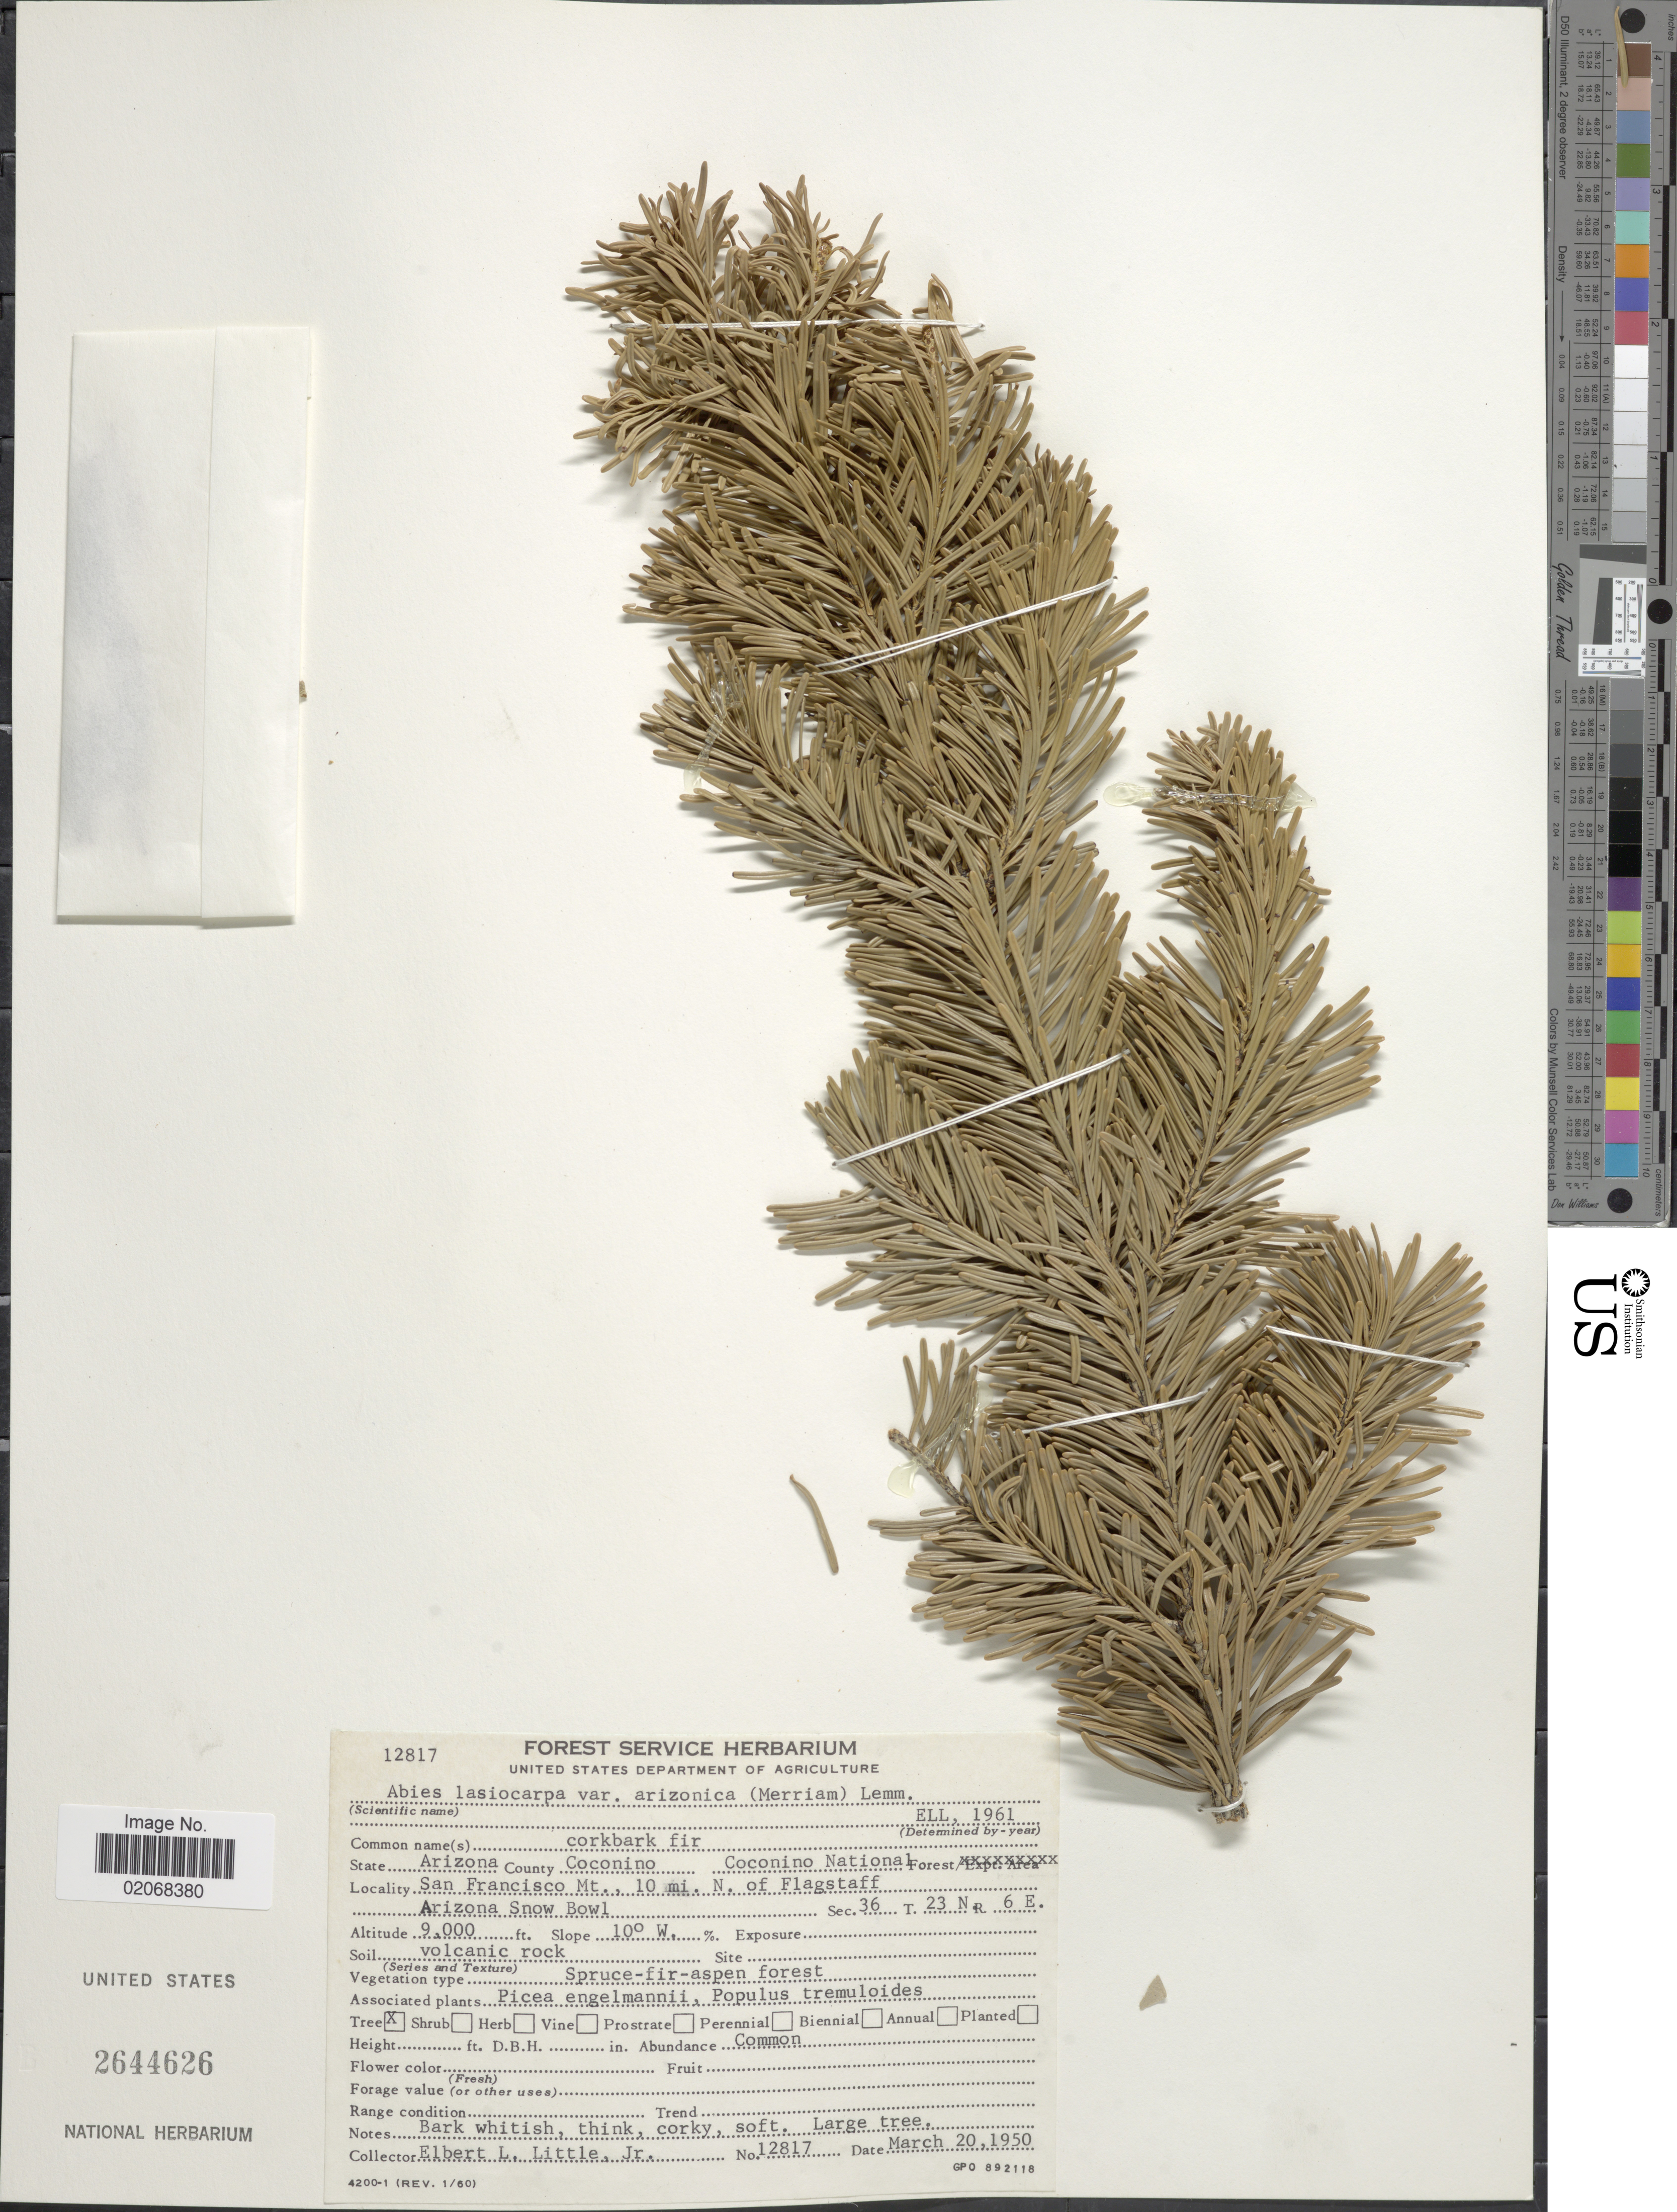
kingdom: Plantae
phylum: Tracheophyta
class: Pinopsida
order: Pinales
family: Pinaceae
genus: Abies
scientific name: Abies lasiocarpa var. arizonica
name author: (Merriam) Lemmon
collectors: E. L. Little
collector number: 12817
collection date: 1950-03-20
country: United States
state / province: Arizona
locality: County Coconino, Coconino National Forest, San Francisco., 10 mi N of Flagstaff Arizona Snow Bowl, Sec. 36 T23 N R 6 E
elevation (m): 2743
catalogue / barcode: US 2644626